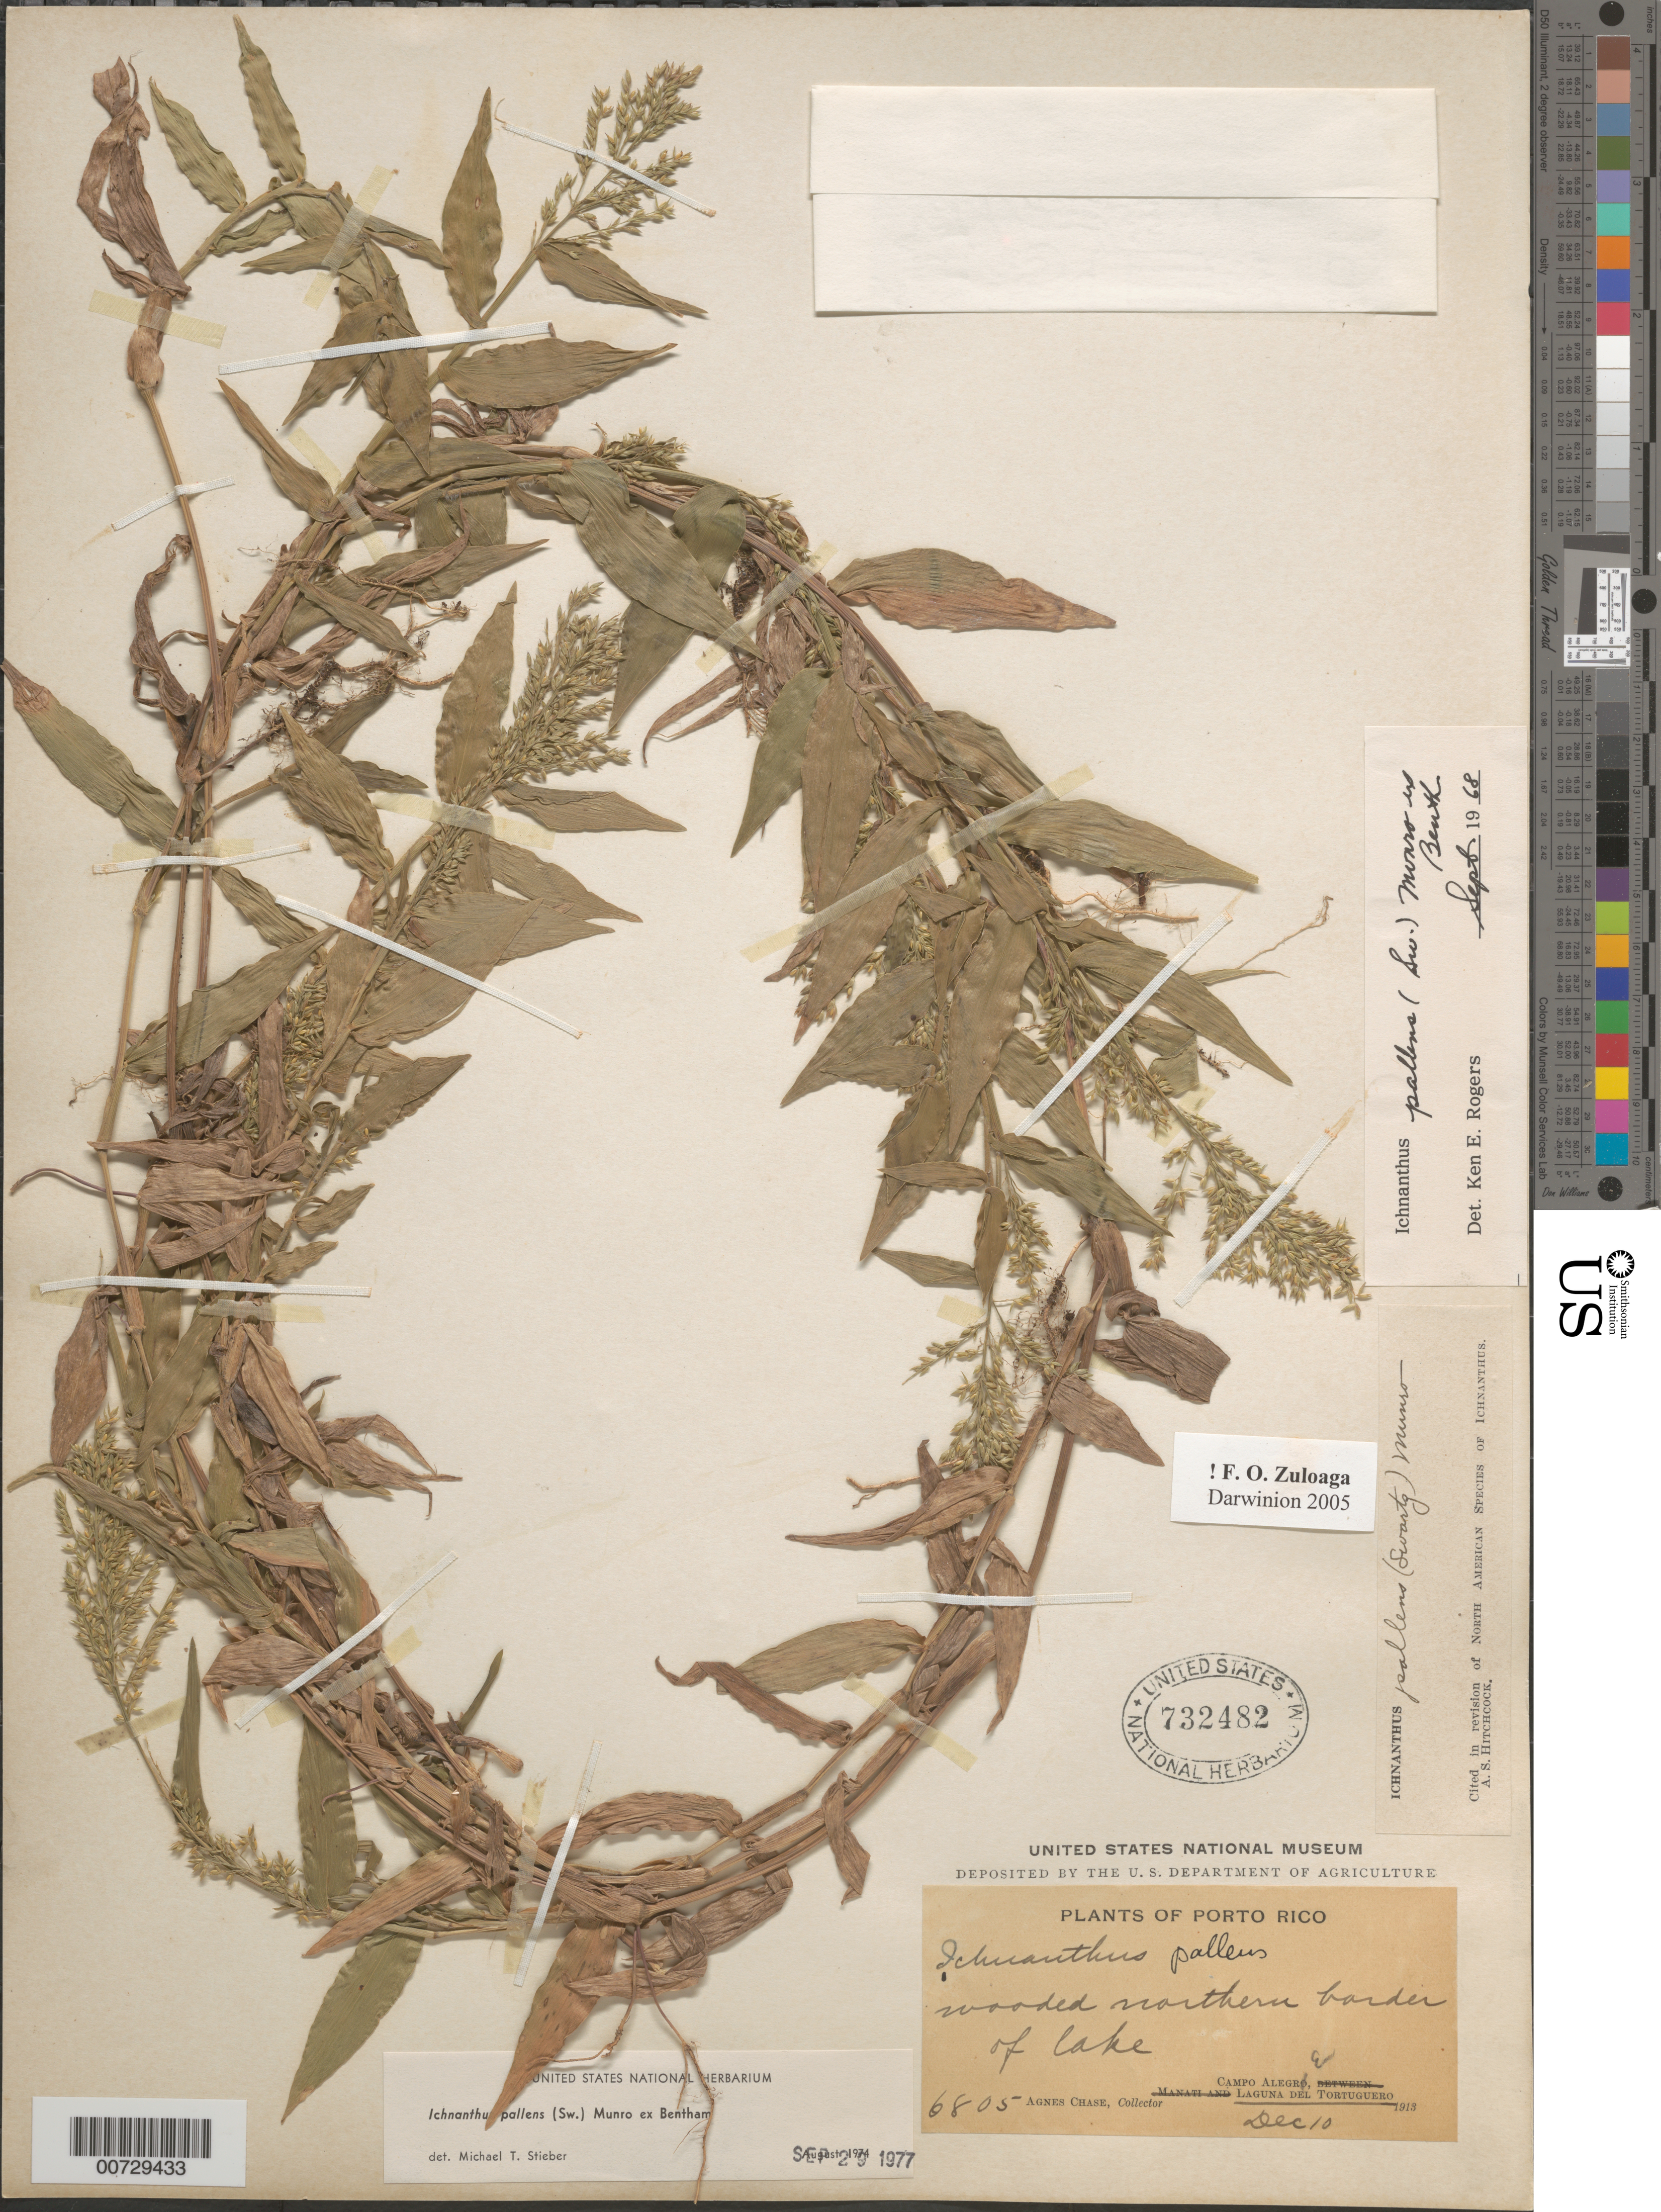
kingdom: Plantae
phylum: Tracheophyta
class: Liliopsida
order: Poales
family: Poaceae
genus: Ichnanthus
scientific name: Ichnanthus pallens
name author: (Sw.) Munro ex Benth.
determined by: Stieber, M. T.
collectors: A. Chase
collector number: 6805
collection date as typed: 10 Dec 1913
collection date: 1913-12-10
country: Puerto Rico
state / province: Manatí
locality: Campo Alegre, Laguna del Tortuguero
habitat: Wooded northern border of lake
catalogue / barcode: US 732482